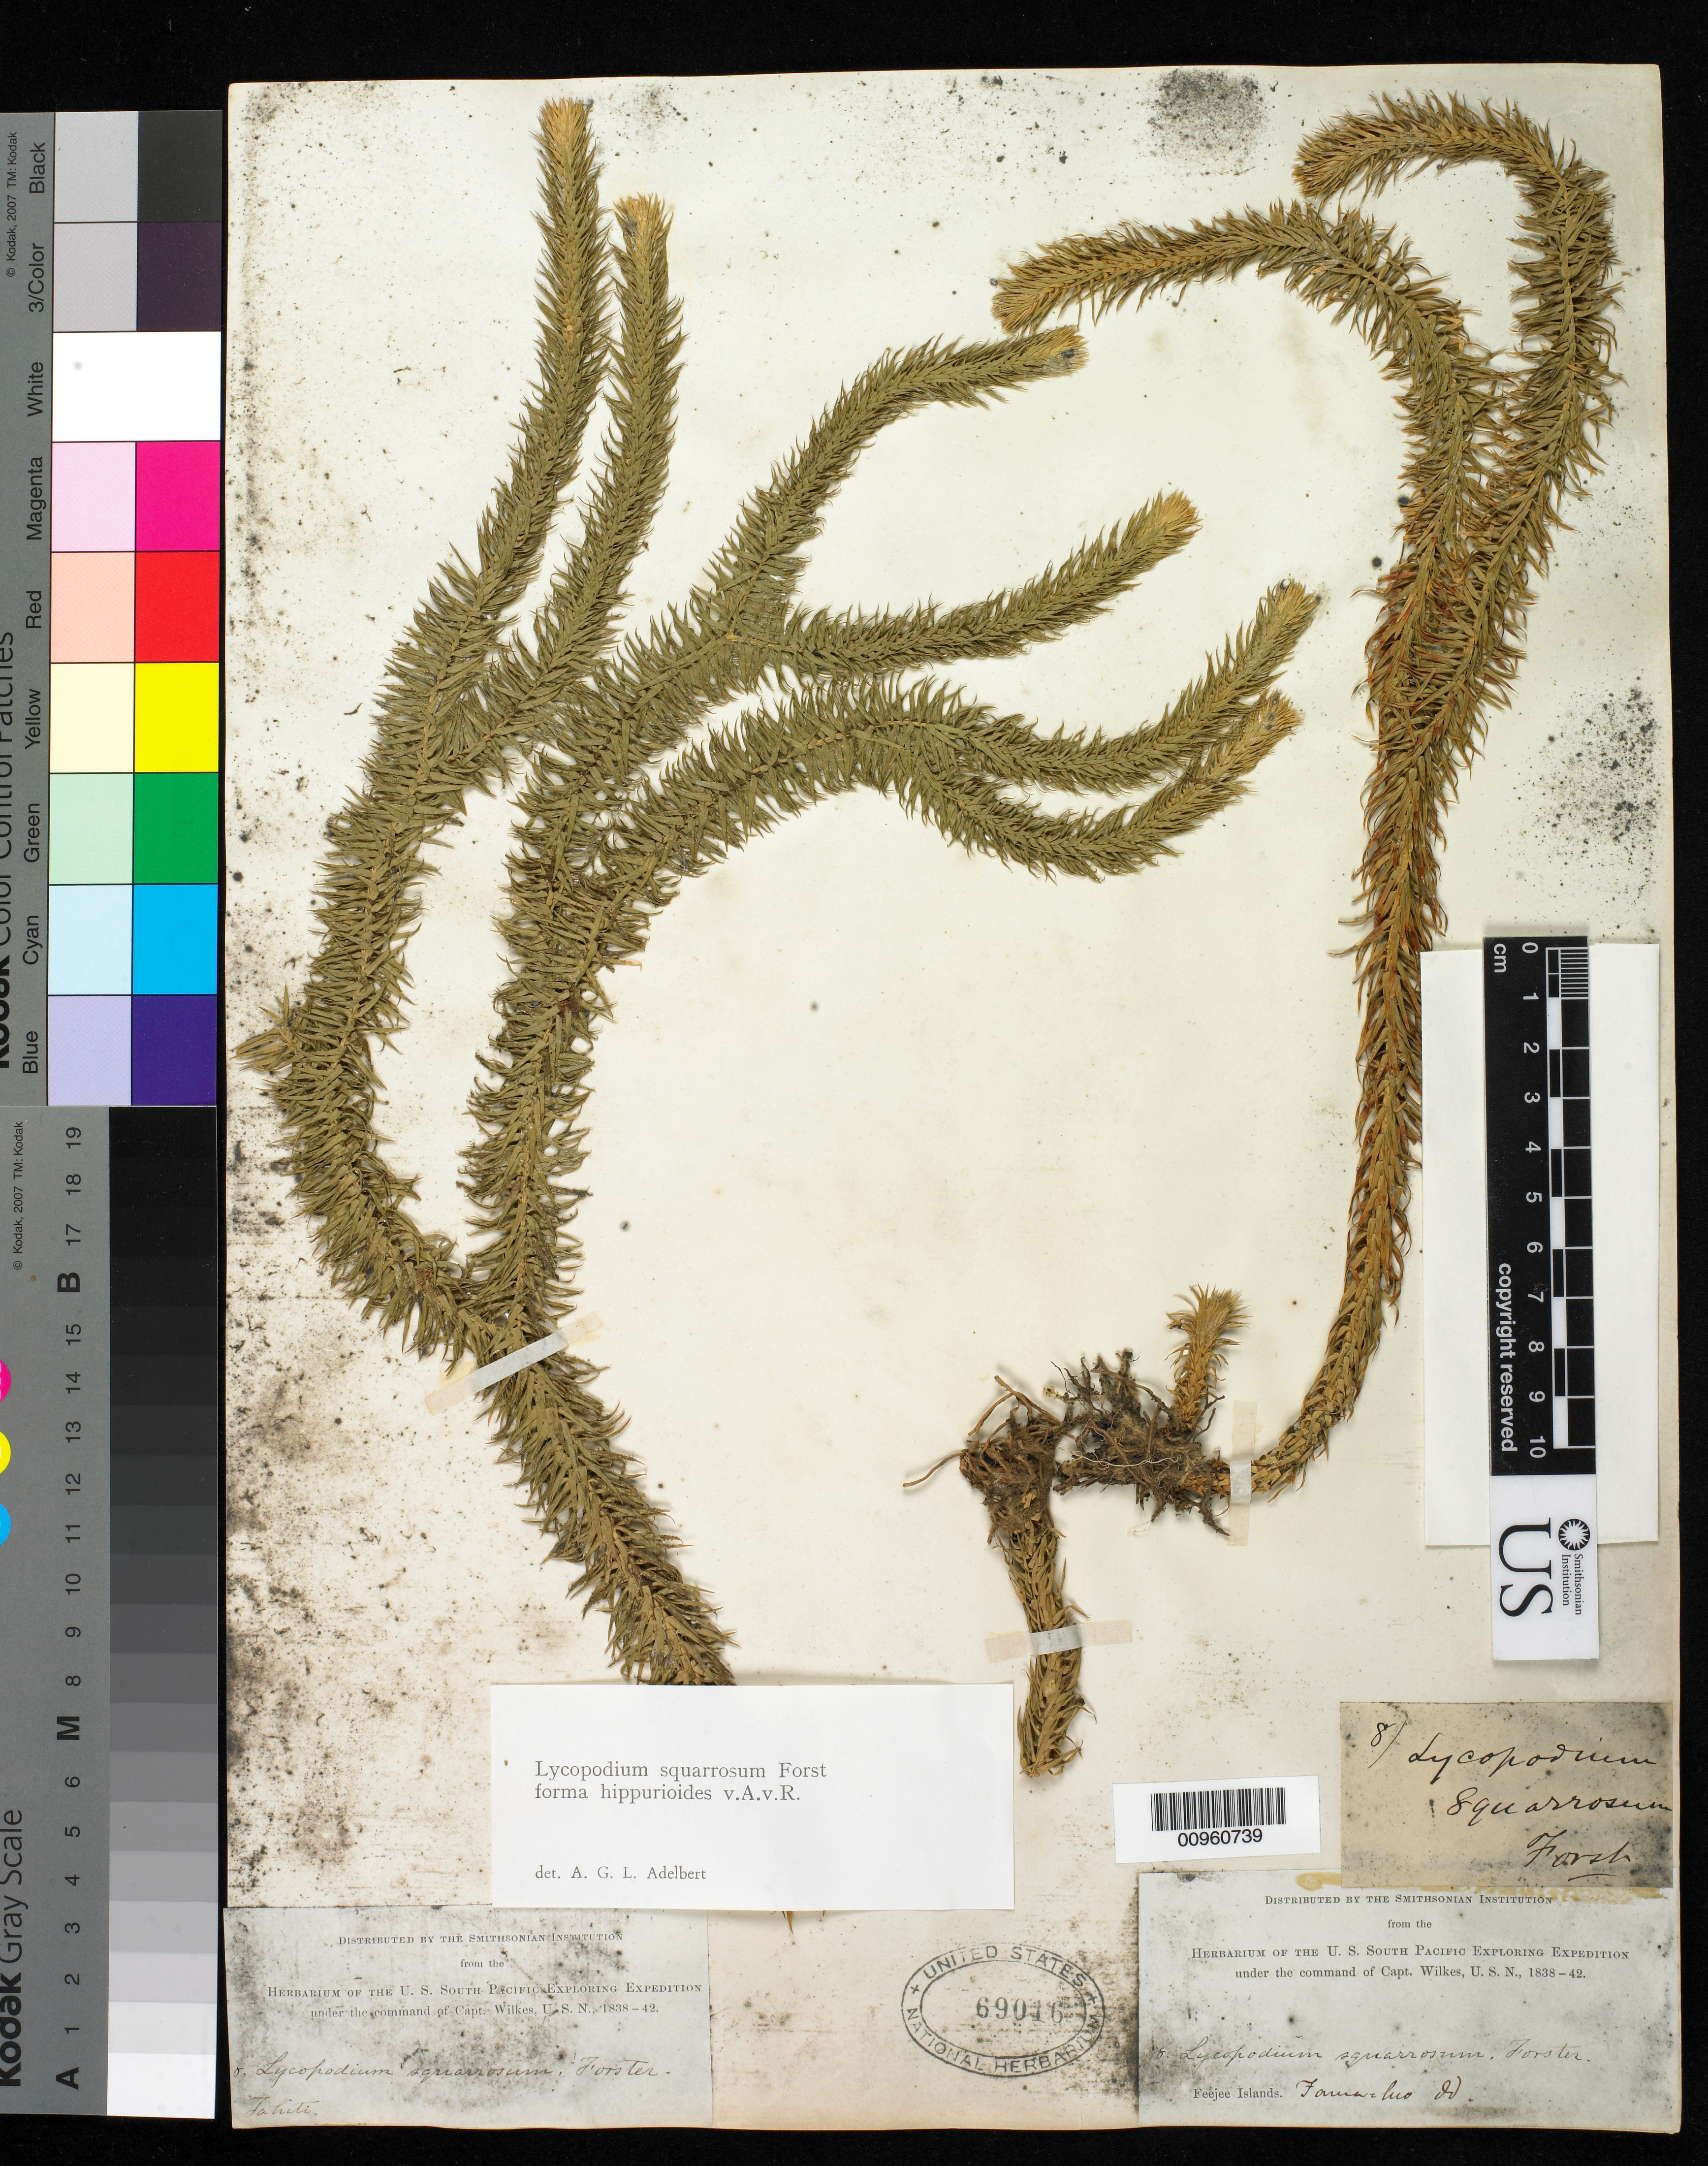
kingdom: Plantae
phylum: Tracheophyta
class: Lycopodiopsida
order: Lycopodiales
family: Lycopodiaceae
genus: Phlegmariurus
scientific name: Phlegmariurus squarrosus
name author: (G. Forst.) Á. Löve & D. Löve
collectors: Wilkes Explor. Exped.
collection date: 1838/1842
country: Fiji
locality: Label also says Tahiti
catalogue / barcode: US 69016